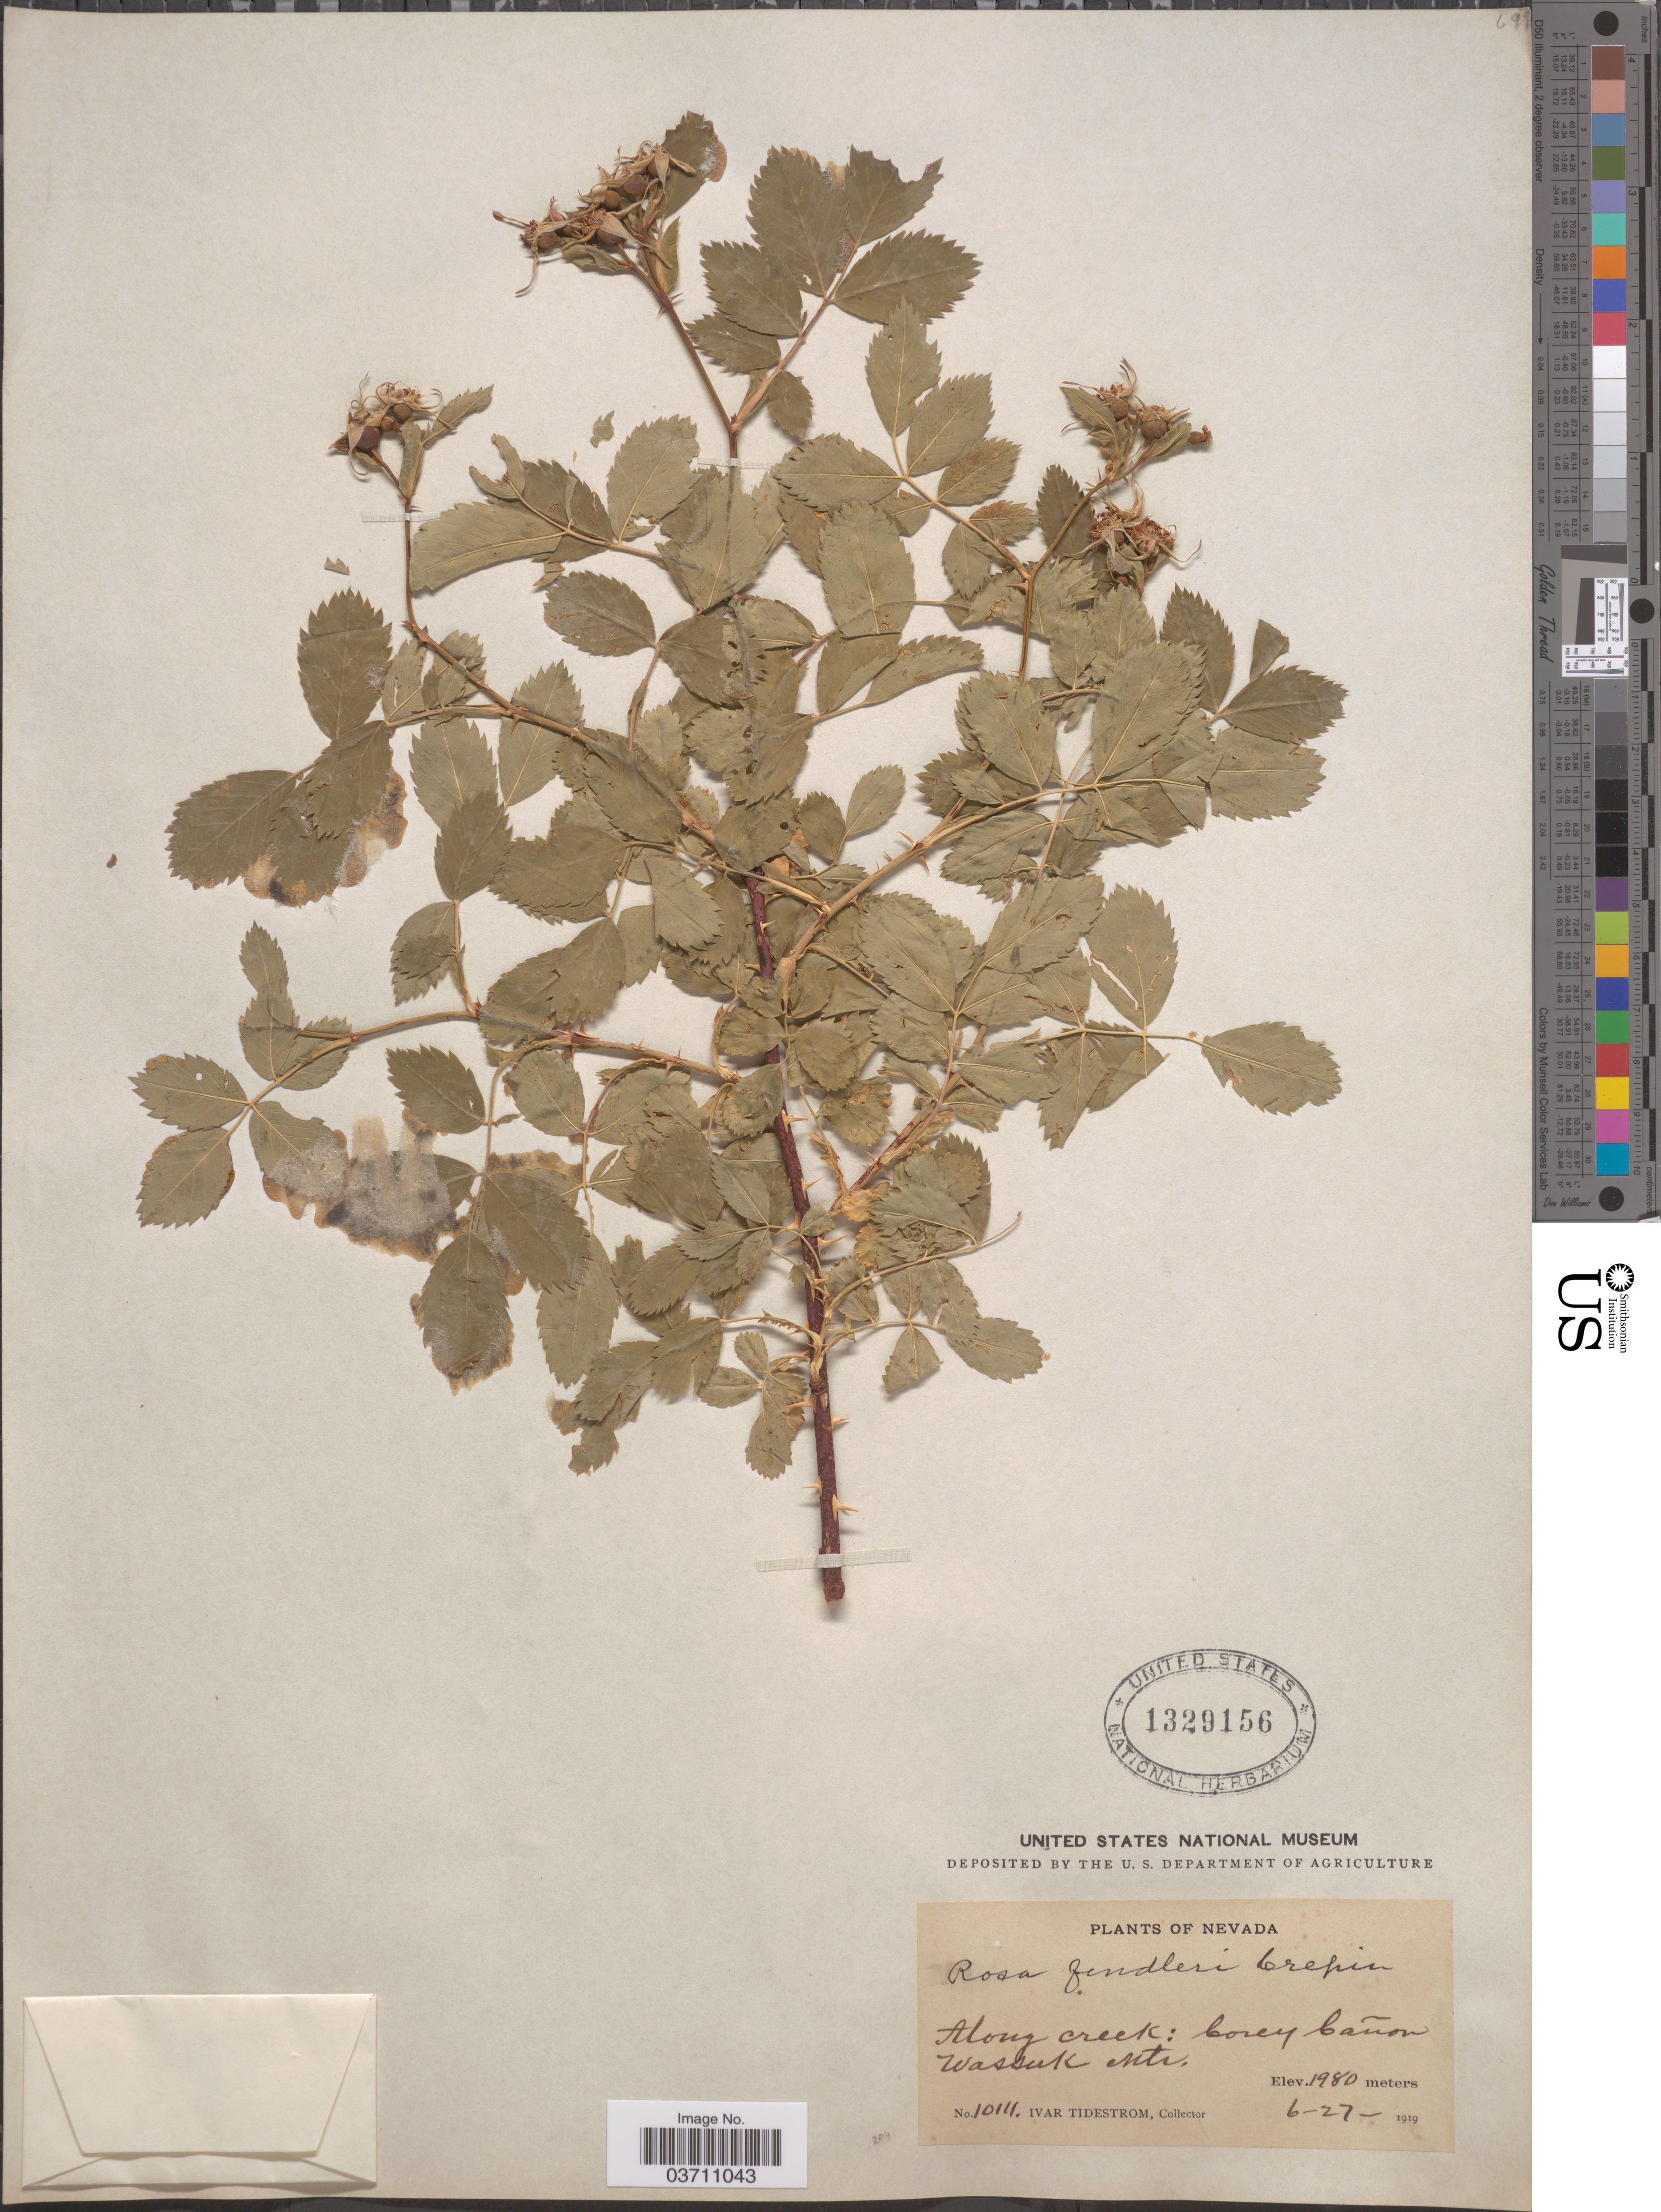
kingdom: Plantae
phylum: Tracheophyta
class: Magnoliopsida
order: Rosales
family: Rosaceae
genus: Rosa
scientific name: Rosa fendleri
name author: Crép.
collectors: I. F. Tidestrom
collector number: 10111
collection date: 1919-06-27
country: United States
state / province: Nevada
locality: Along creek: Corey Cañon, Wassuk Mts.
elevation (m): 1980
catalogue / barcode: US 1329156